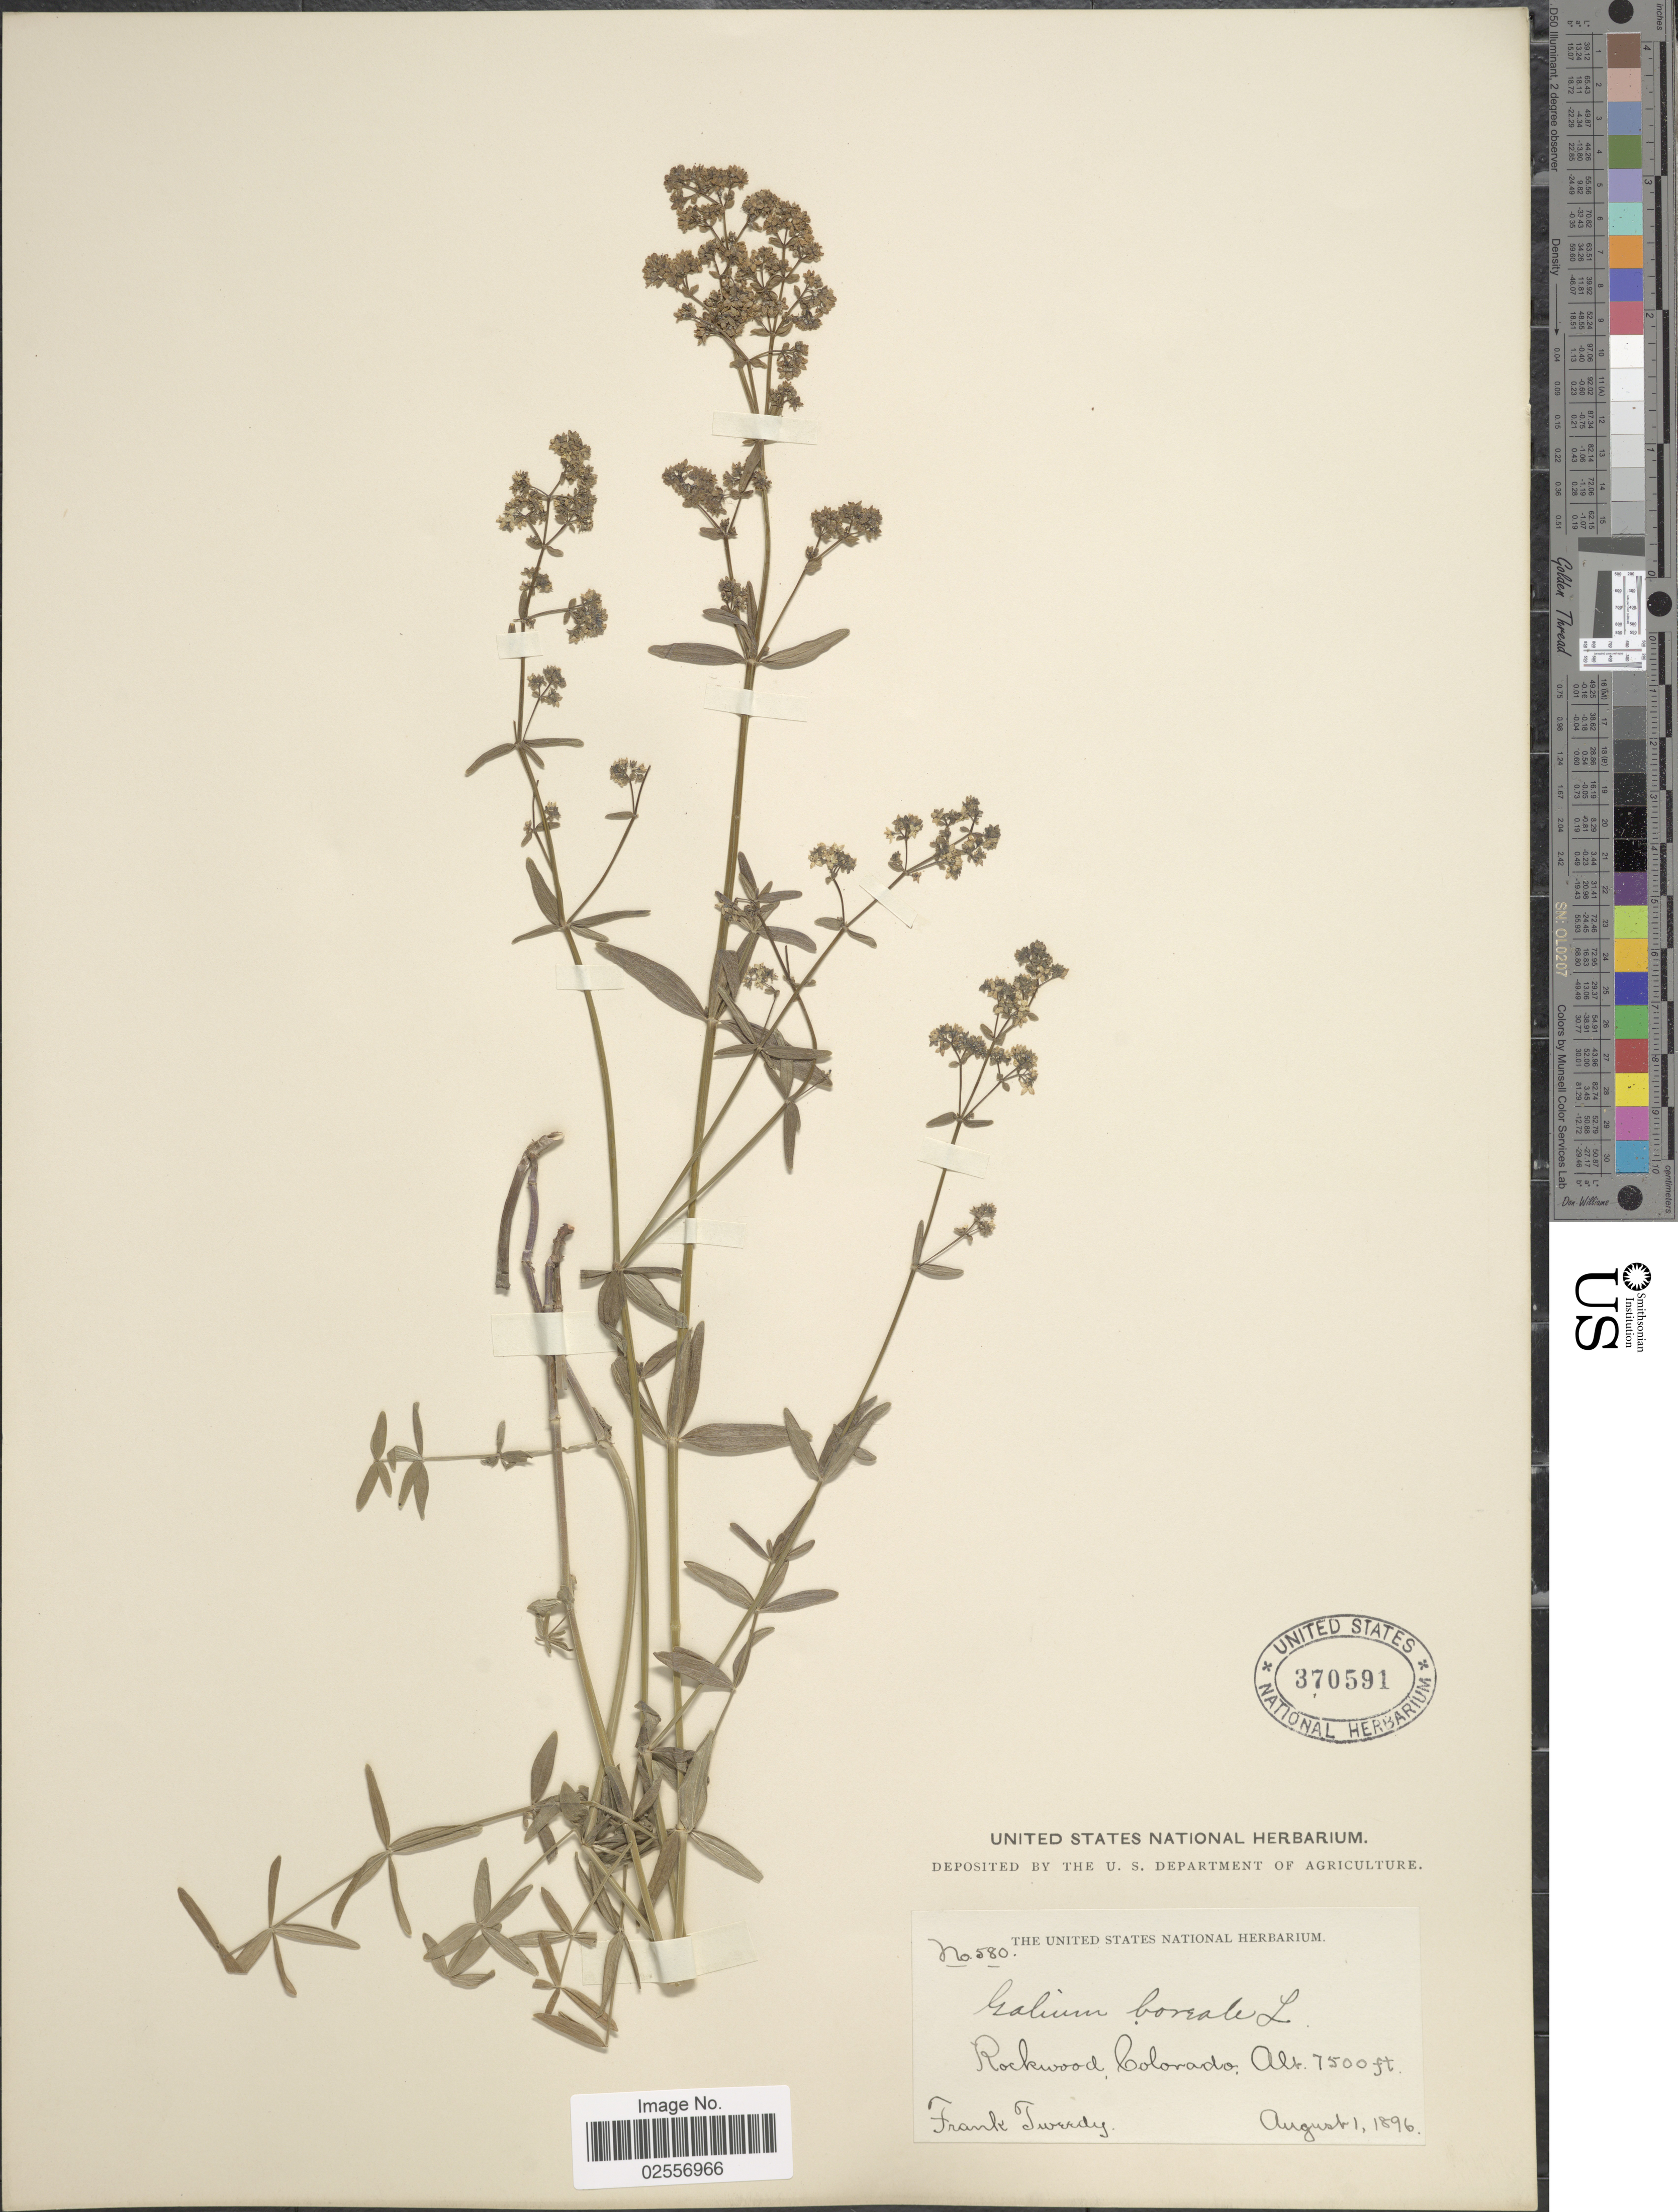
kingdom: Plantae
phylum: Tracheophyta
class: Magnoliopsida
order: Gentianales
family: Rubiaceae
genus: Galium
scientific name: Galium boreale L.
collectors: F. Tweedy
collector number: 580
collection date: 1896-08-01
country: United States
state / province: Colorado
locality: Rockwood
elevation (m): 2286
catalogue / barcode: US 370591